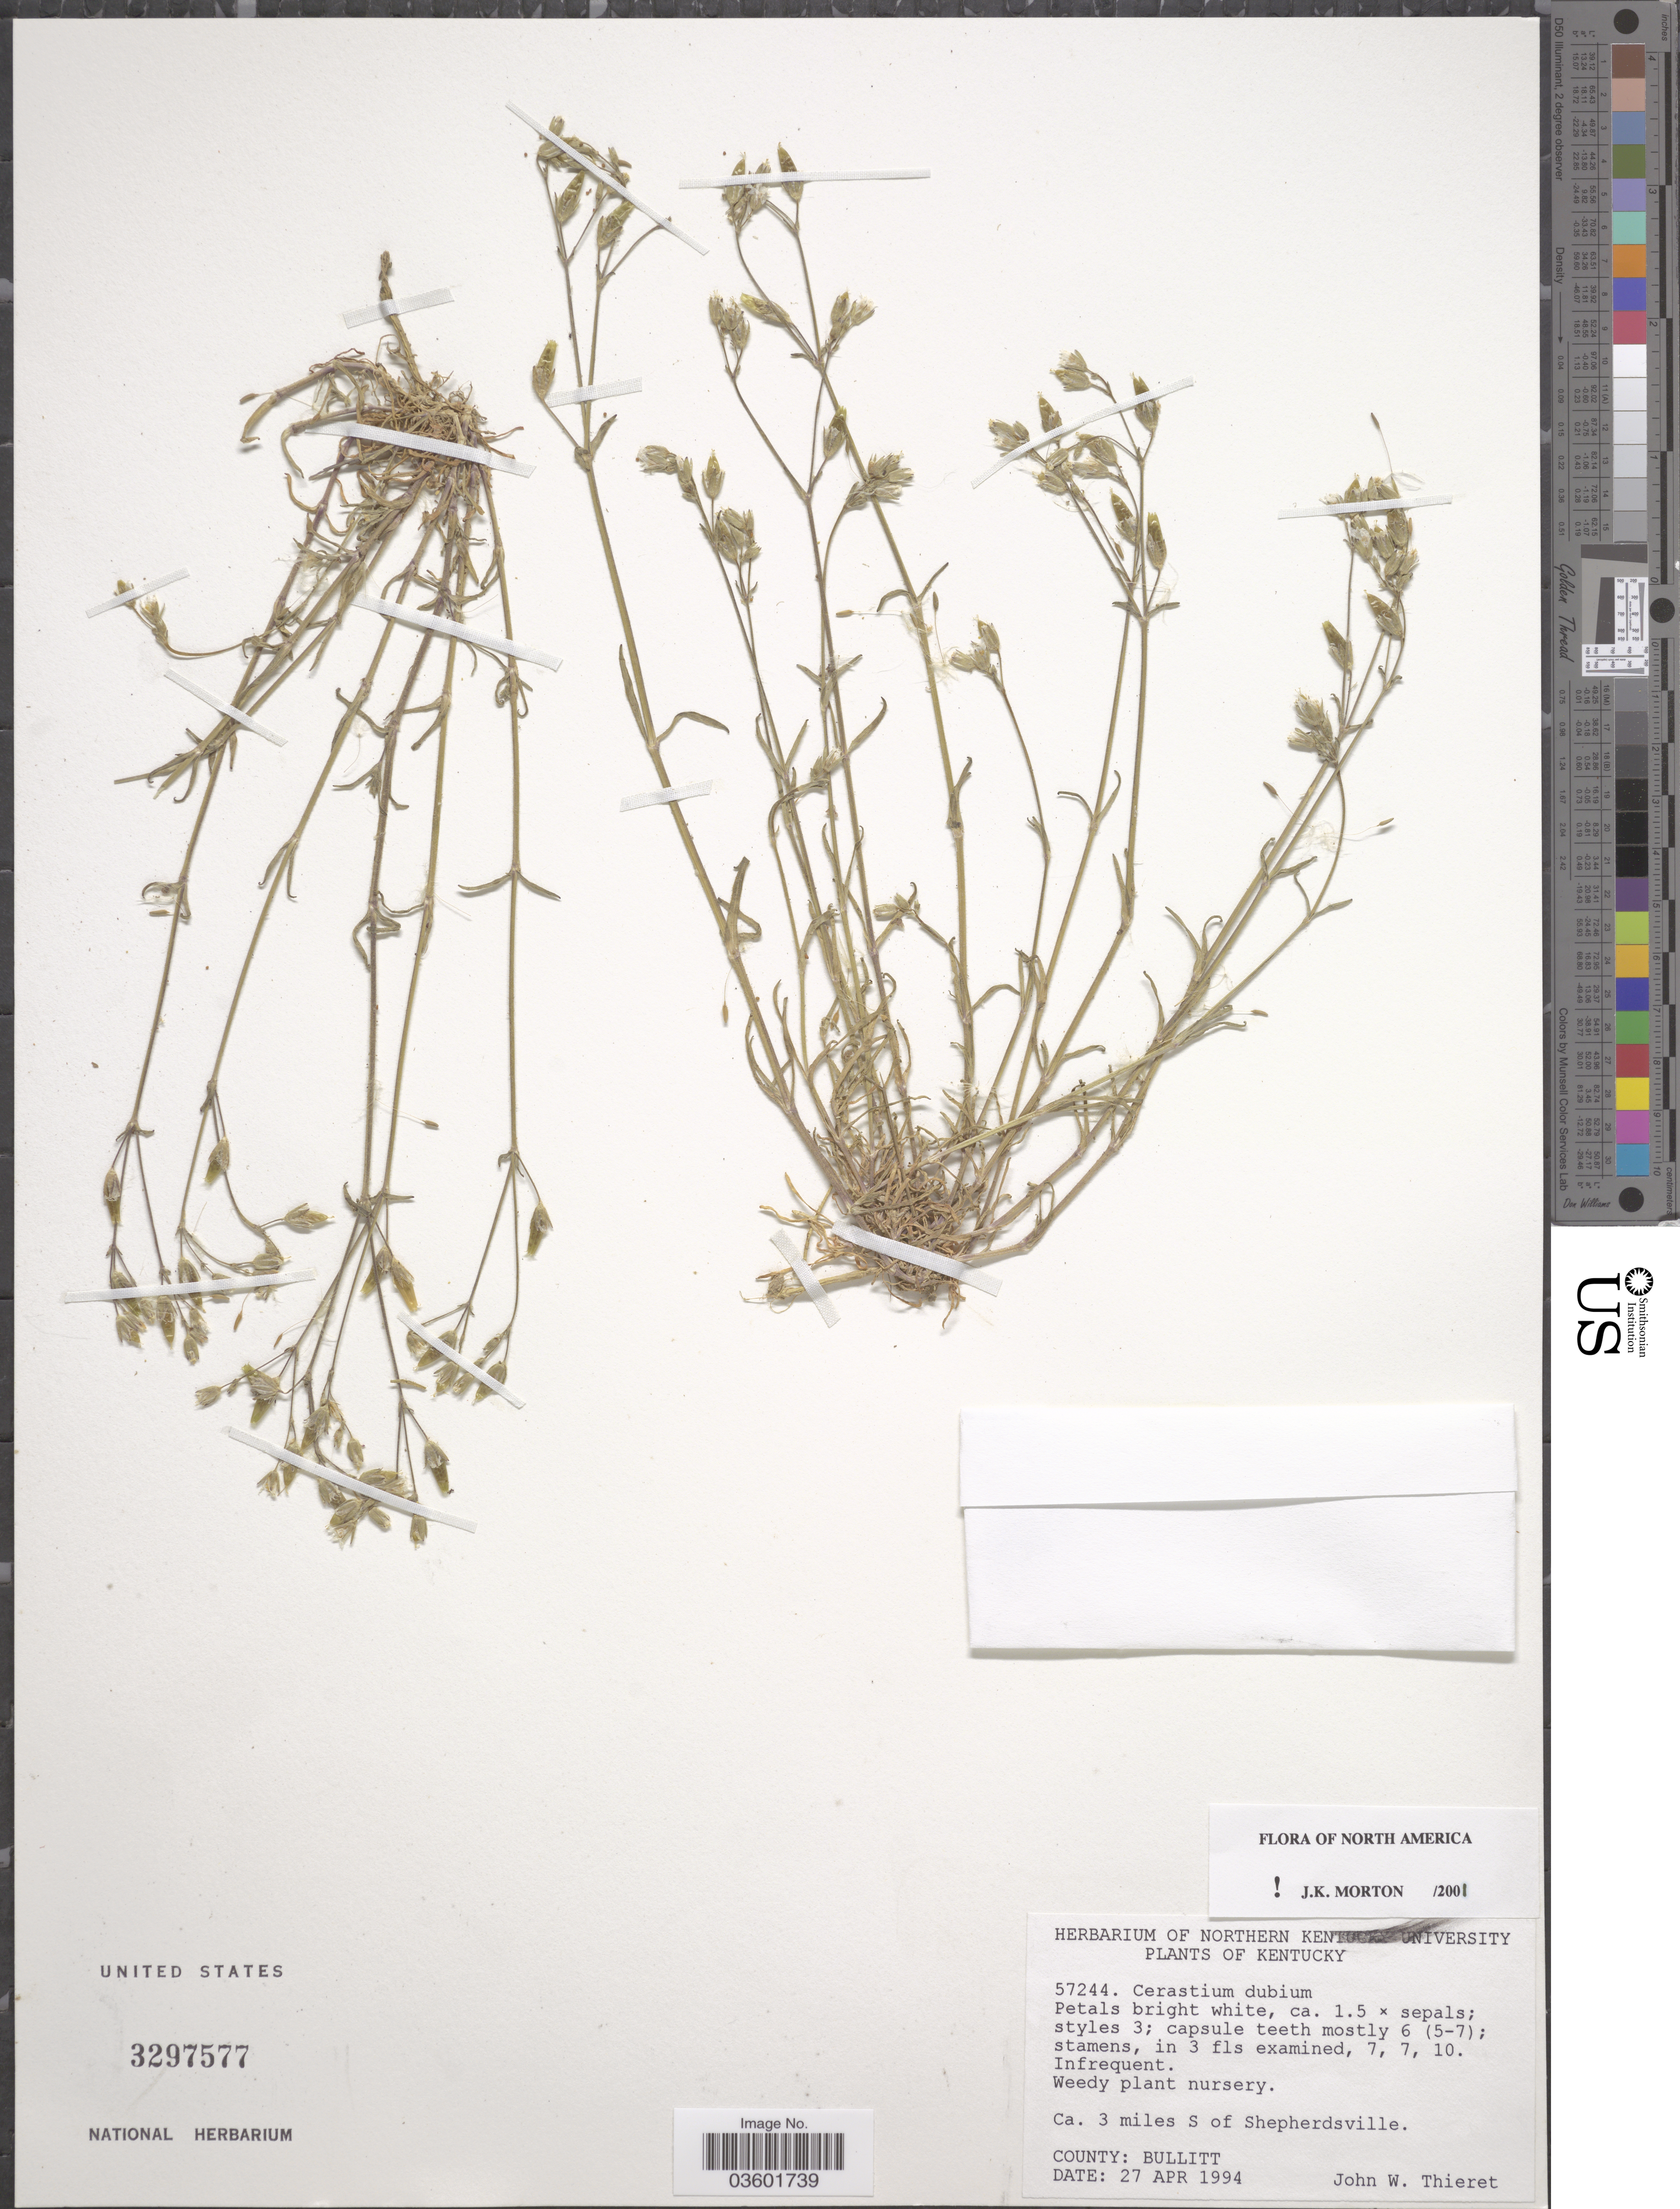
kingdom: Plantae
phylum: Tracheophyta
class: Magnoliopsida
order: Caryophyllales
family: Caryophyllaceae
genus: Cerastium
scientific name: Cerastium dubium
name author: (Bâstard) Guepin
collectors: J. W. Thieret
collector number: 57244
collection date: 1994-04-27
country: United States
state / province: Kentucky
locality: Ca. 3 miles S of Shepherdsville.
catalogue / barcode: US 3297577